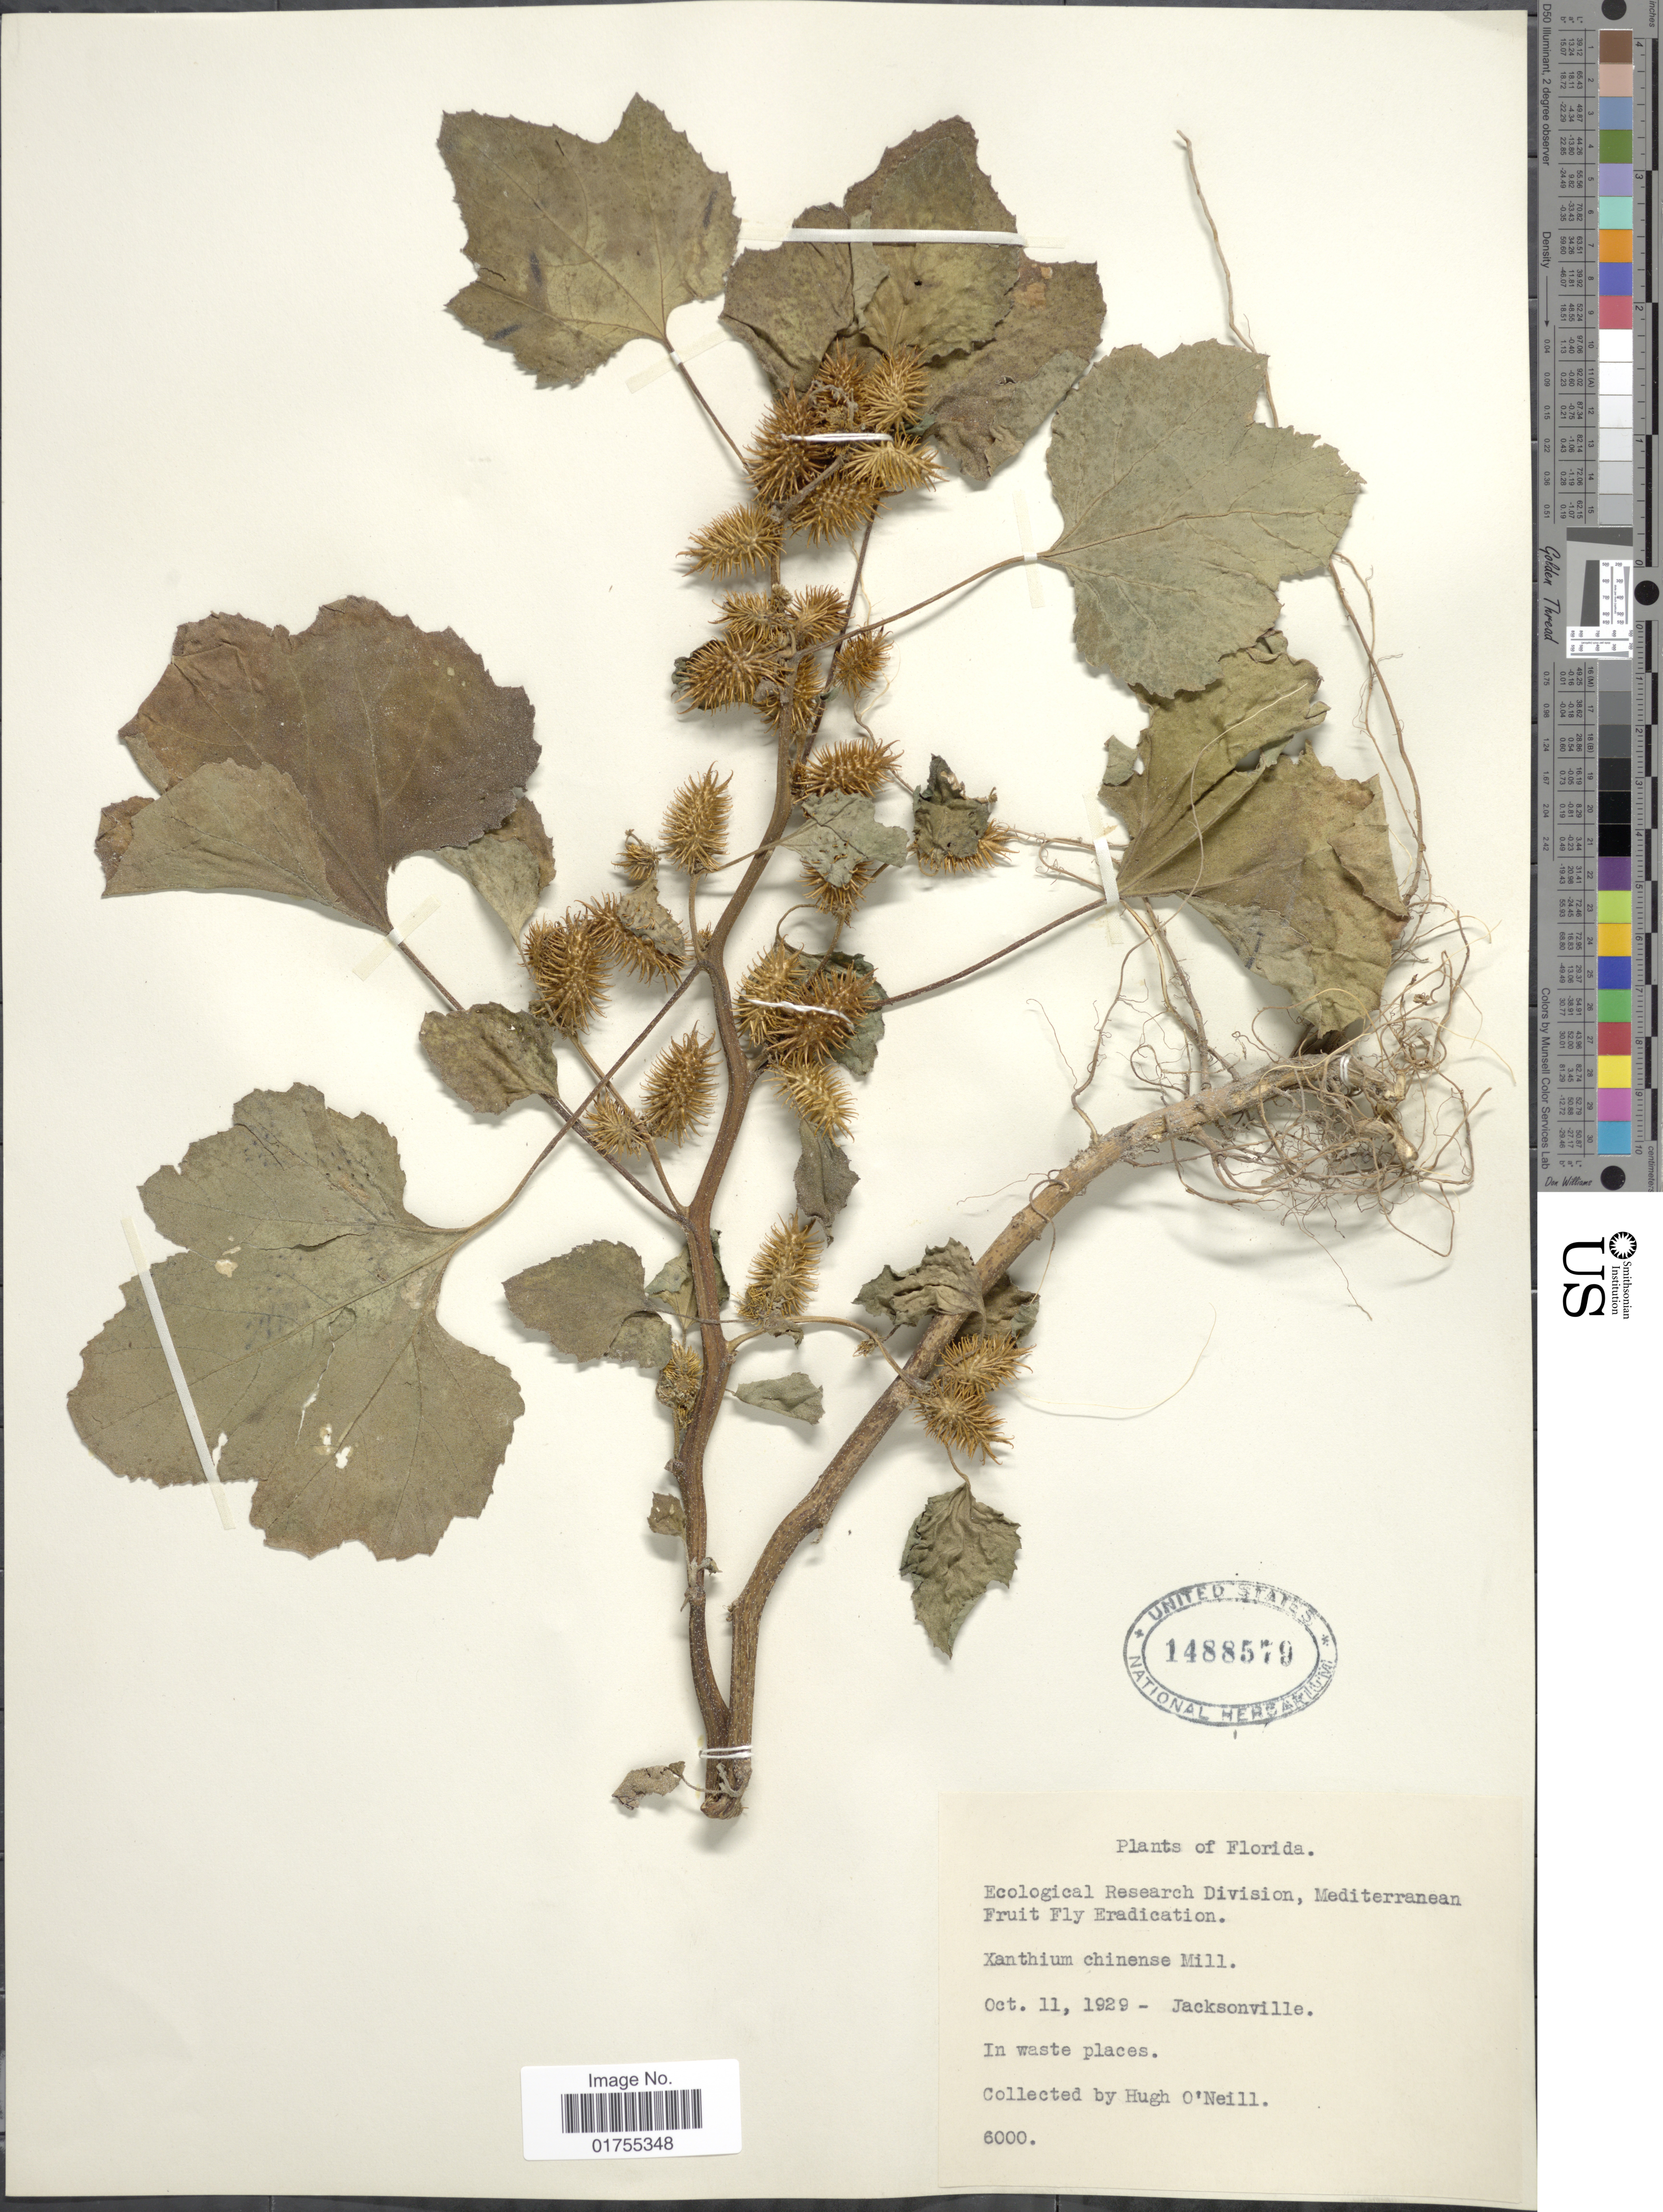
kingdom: Plantae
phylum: Tracheophyta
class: Magnoliopsida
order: Asterales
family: Asteraceae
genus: Xanthium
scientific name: Xanthium strumarium var. glabratum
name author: Mill.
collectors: H. O'Neill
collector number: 6000?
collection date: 1929-10-11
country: United States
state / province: Florida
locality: Jacksonville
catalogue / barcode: US 1488579